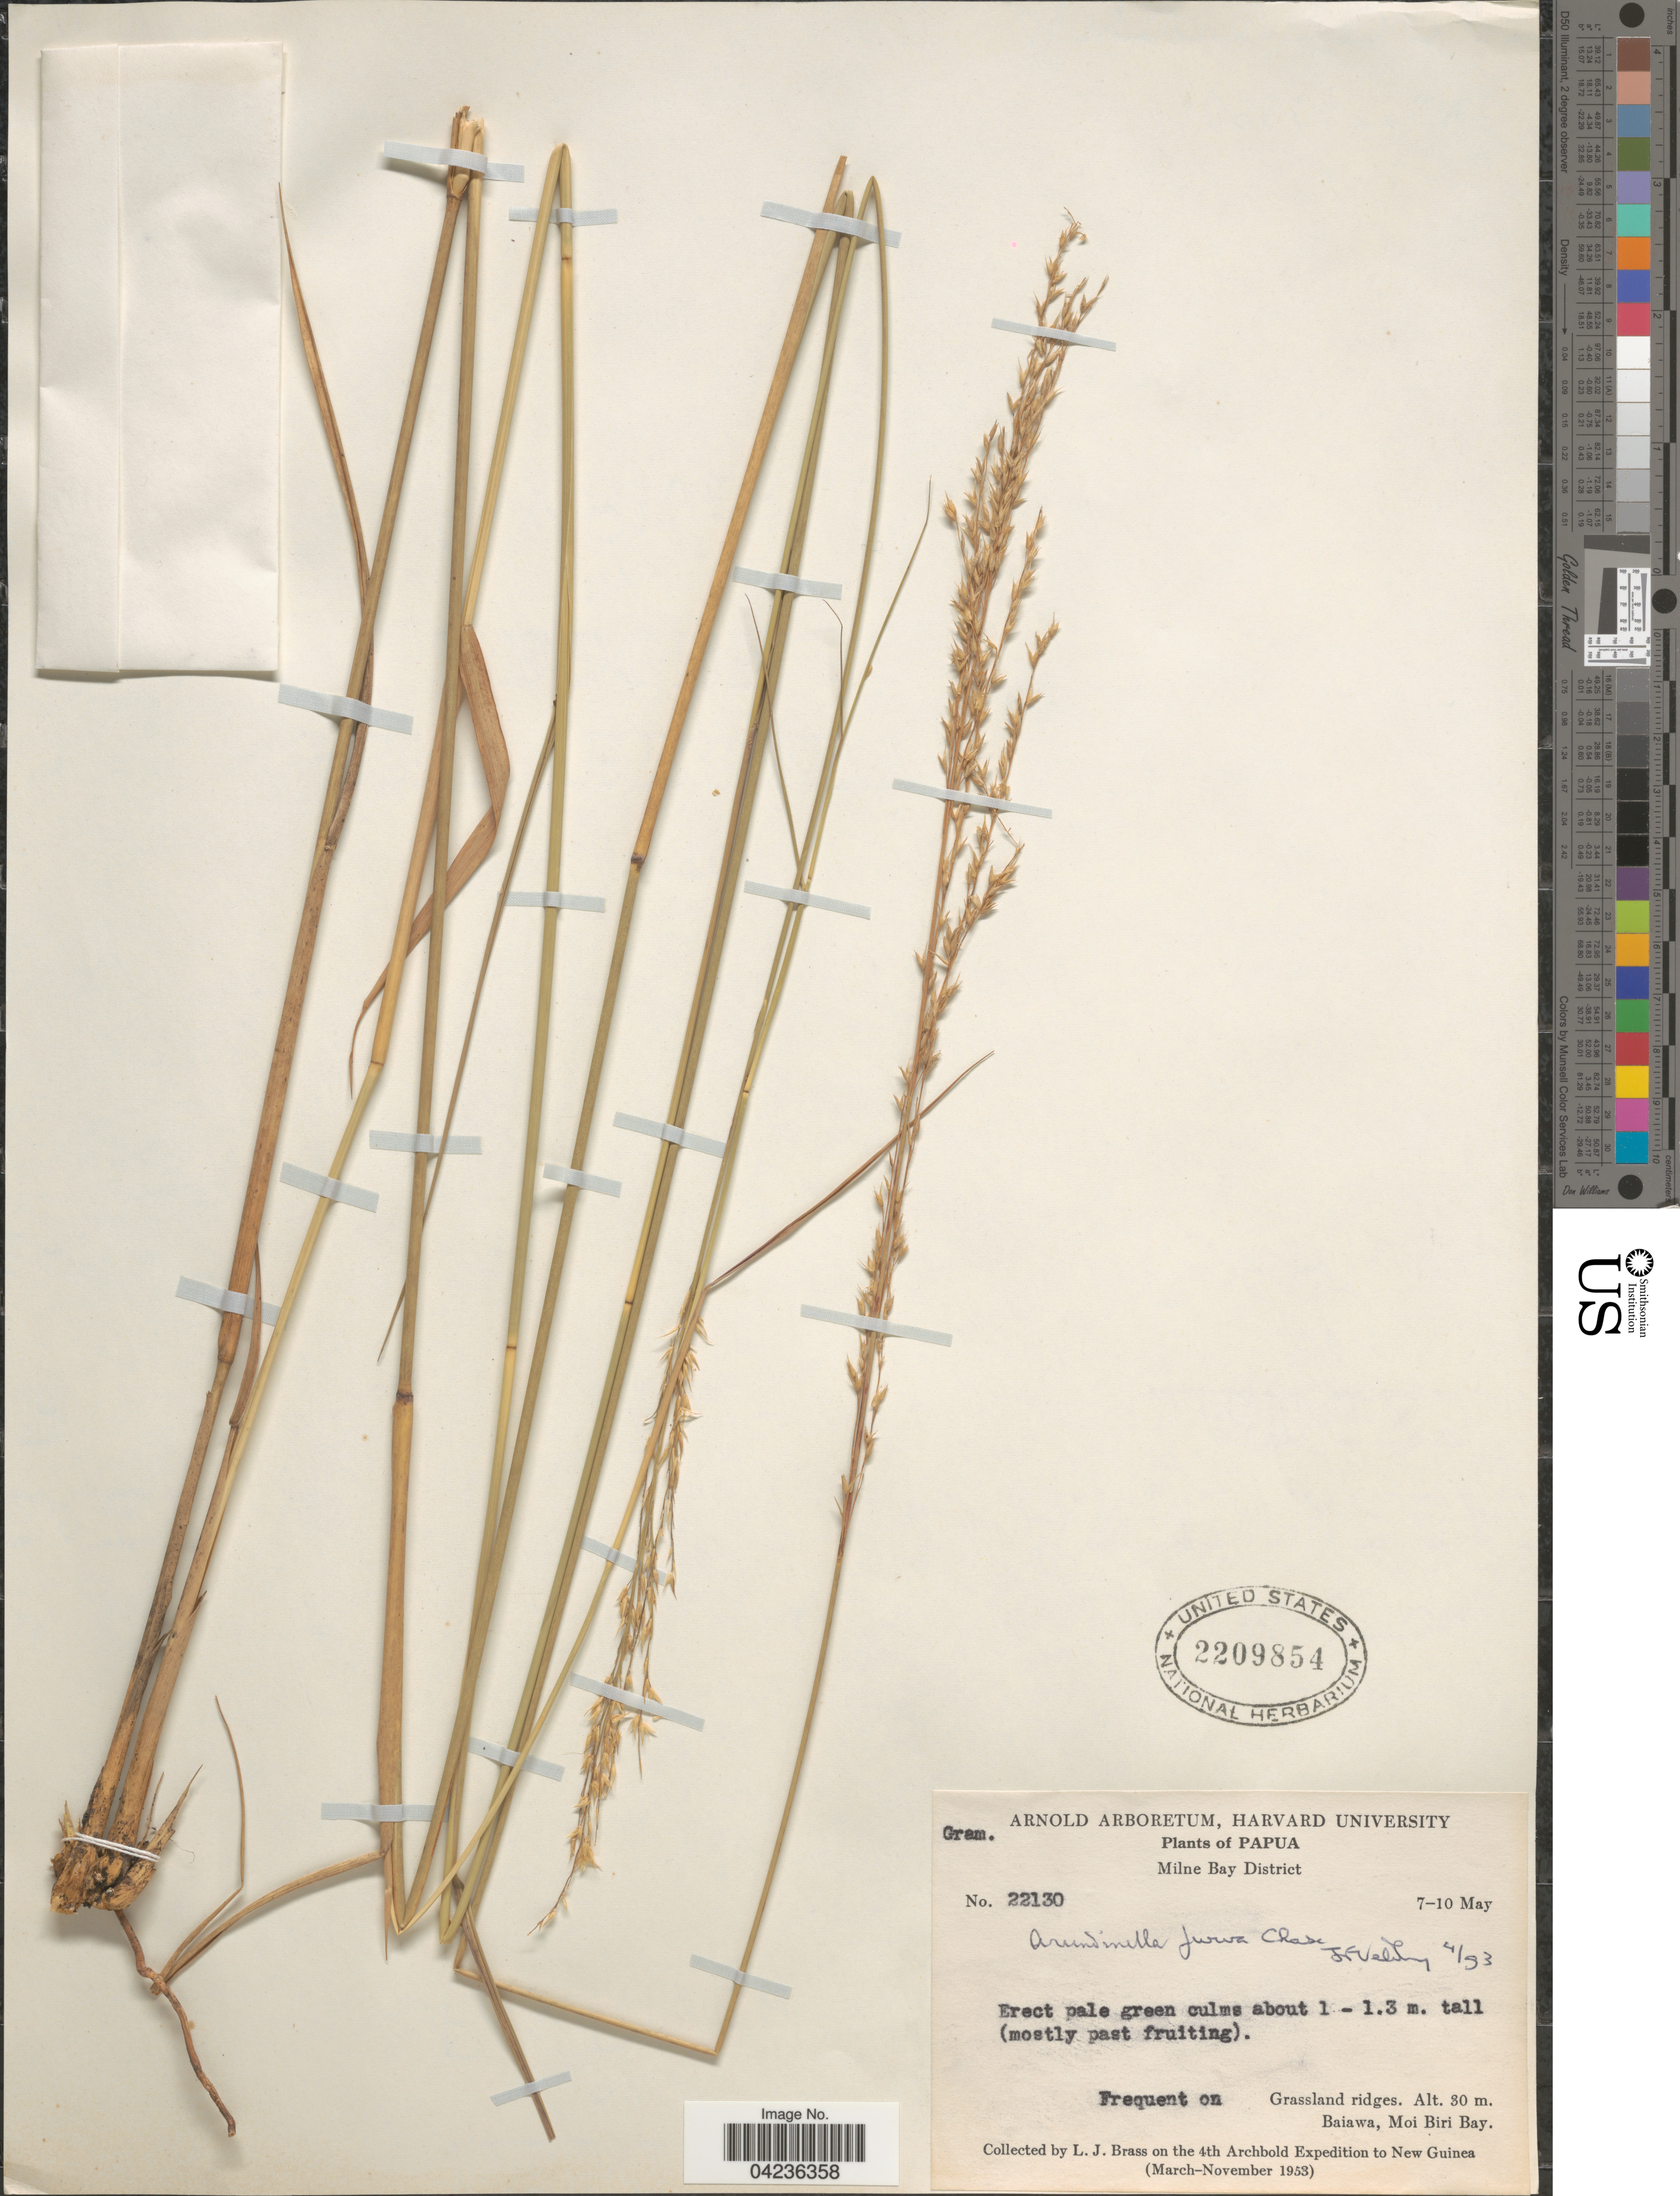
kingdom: Plantae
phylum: Tracheophyta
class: Liliopsida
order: Poales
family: Poaceae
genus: Arundinella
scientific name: Arundinella furva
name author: E.W.B. Chase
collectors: L. J. Brass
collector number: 22130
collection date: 1953-05-07/1953-05-10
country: Papua New Guinea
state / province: Milne Bay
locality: Papua. Milne Bay District. Frequent on Grassland ridges. Baiawa, Moi Biri Bay. 4th Archbold Expedition to New Guinea (March-November 1953).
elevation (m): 30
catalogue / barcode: US 2209854